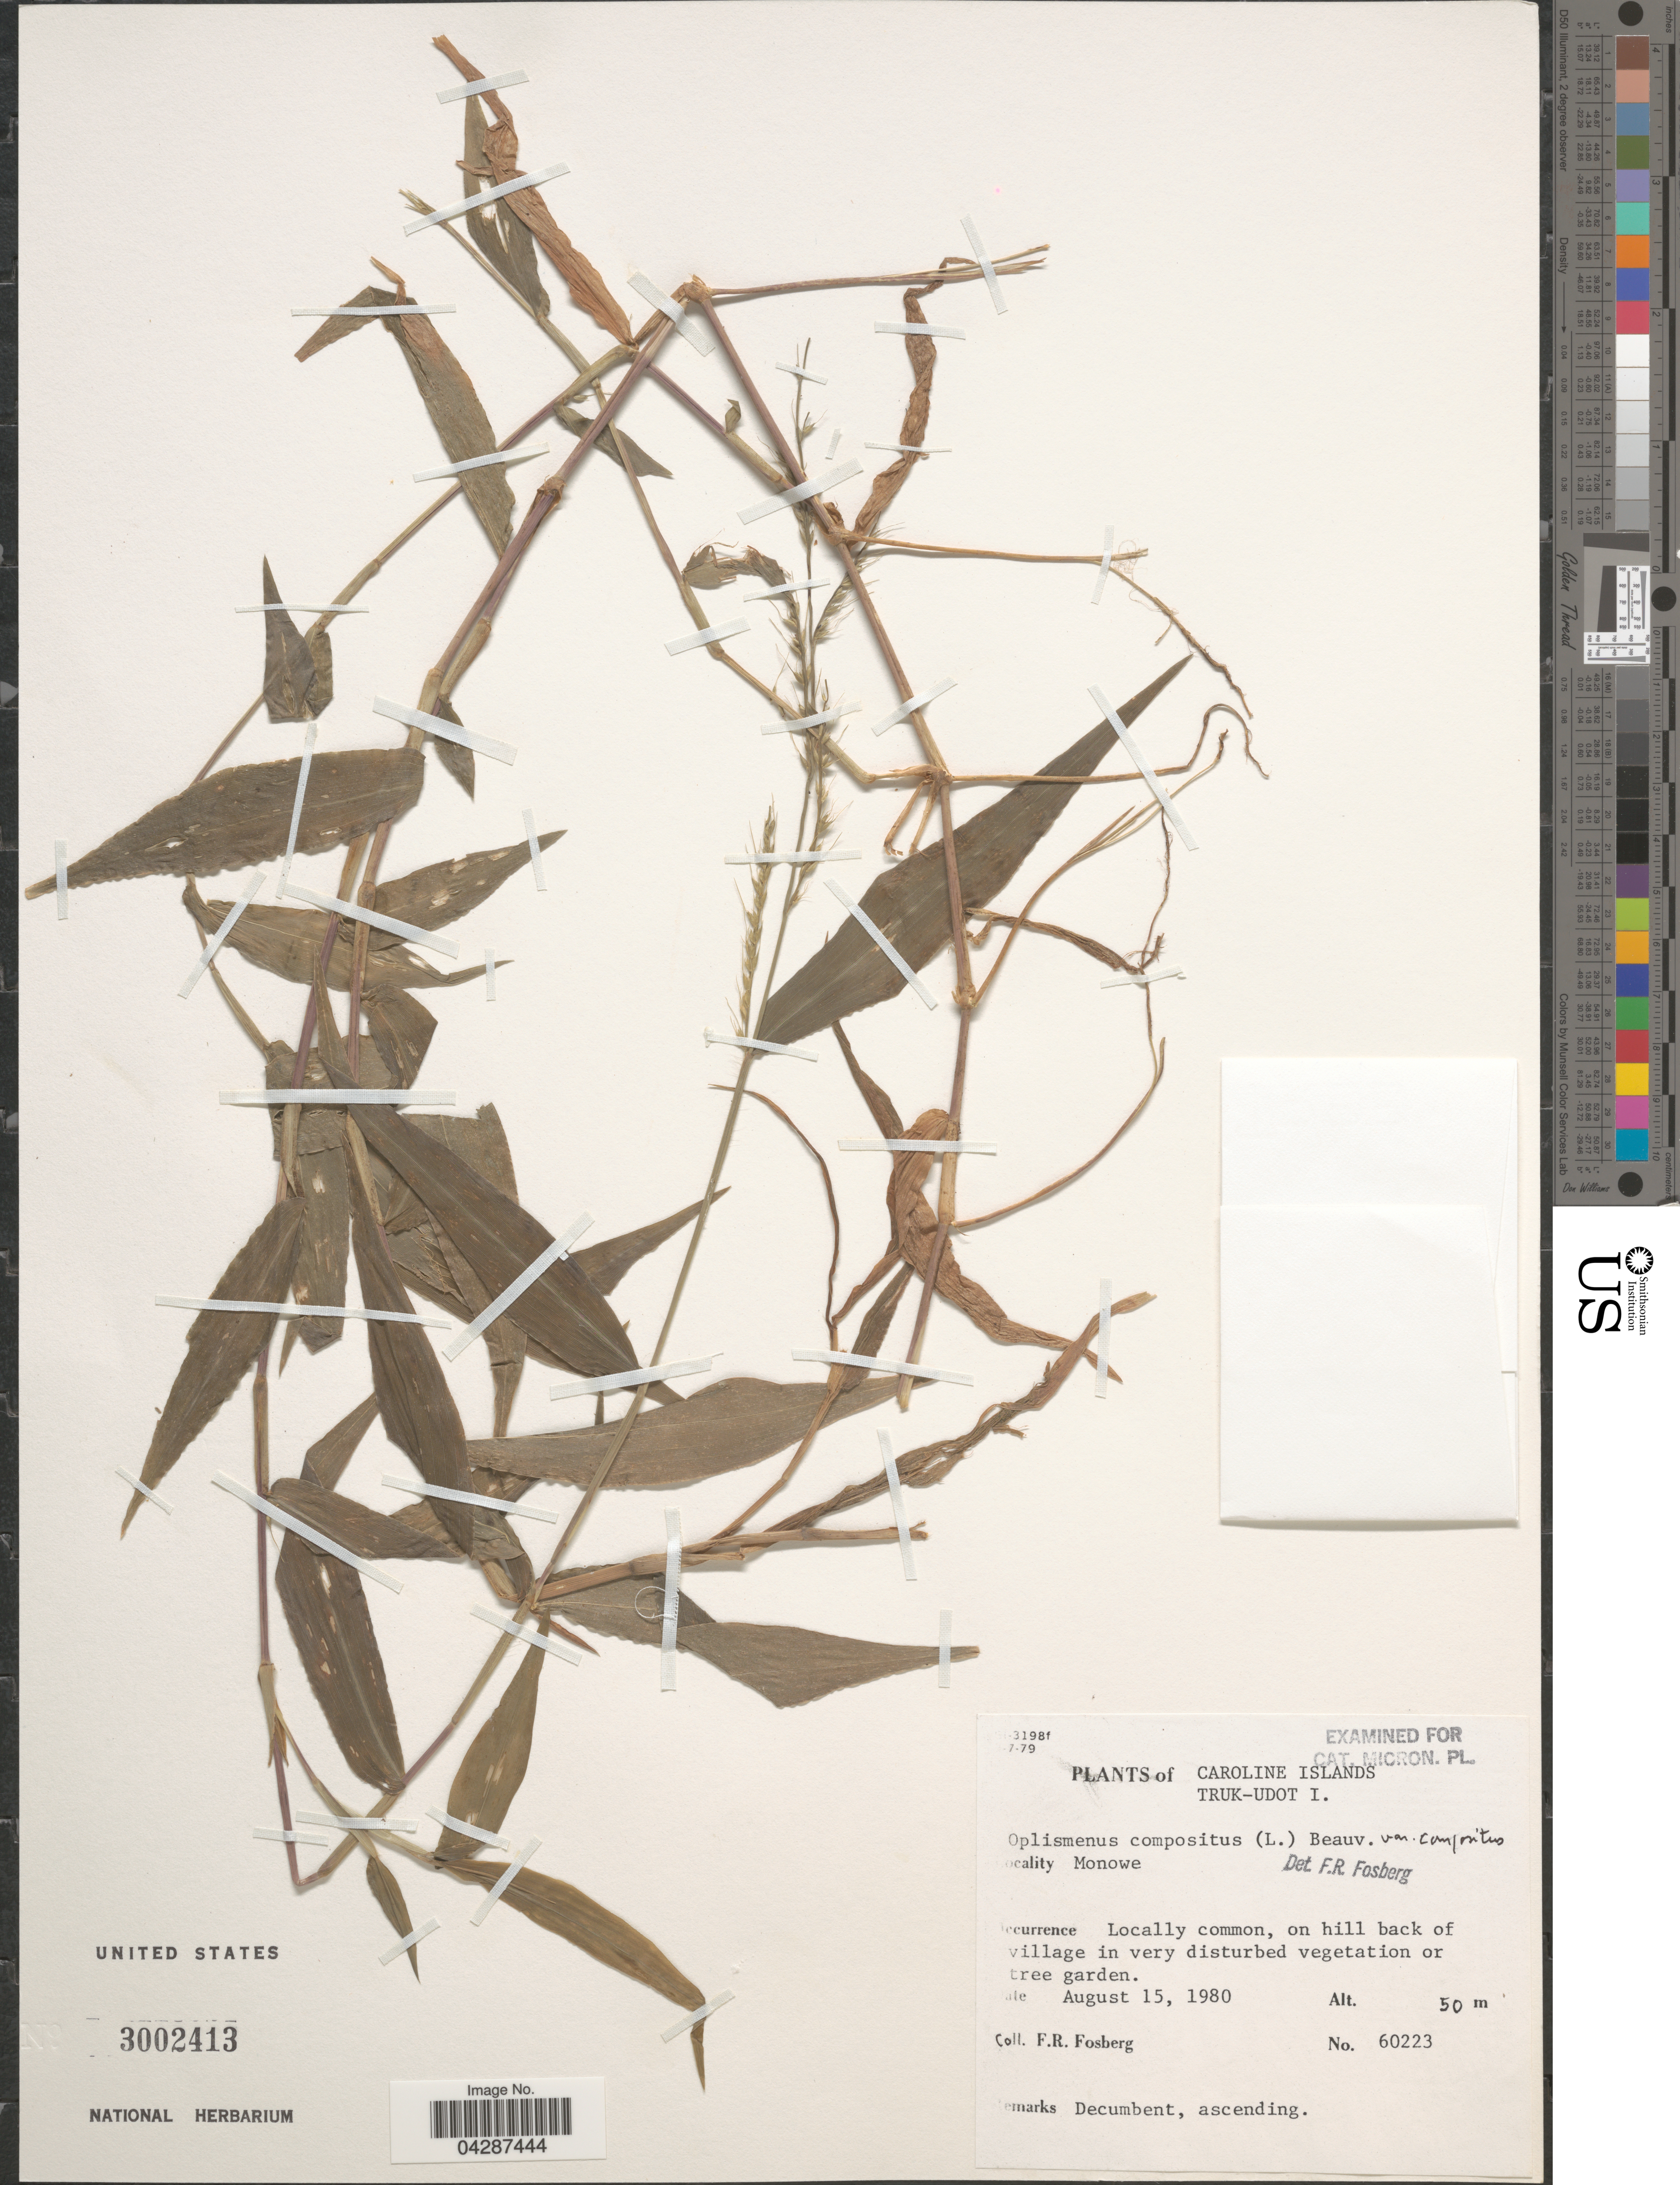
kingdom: Plantae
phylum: Tracheophyta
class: Liliopsida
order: Poales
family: Poaceae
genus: Oplismenus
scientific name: Oplismenus compositus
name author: (L.) P. Beauv.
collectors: F. R. Fosberg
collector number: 60223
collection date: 1980-08-15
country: Micronesia, Federated States of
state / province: Truk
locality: Caroline Islands. Truk-Udot I. Monowe. Locally common, on hill back of village in very disturbed vegetation or tree garden.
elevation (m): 50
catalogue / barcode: US 3002413